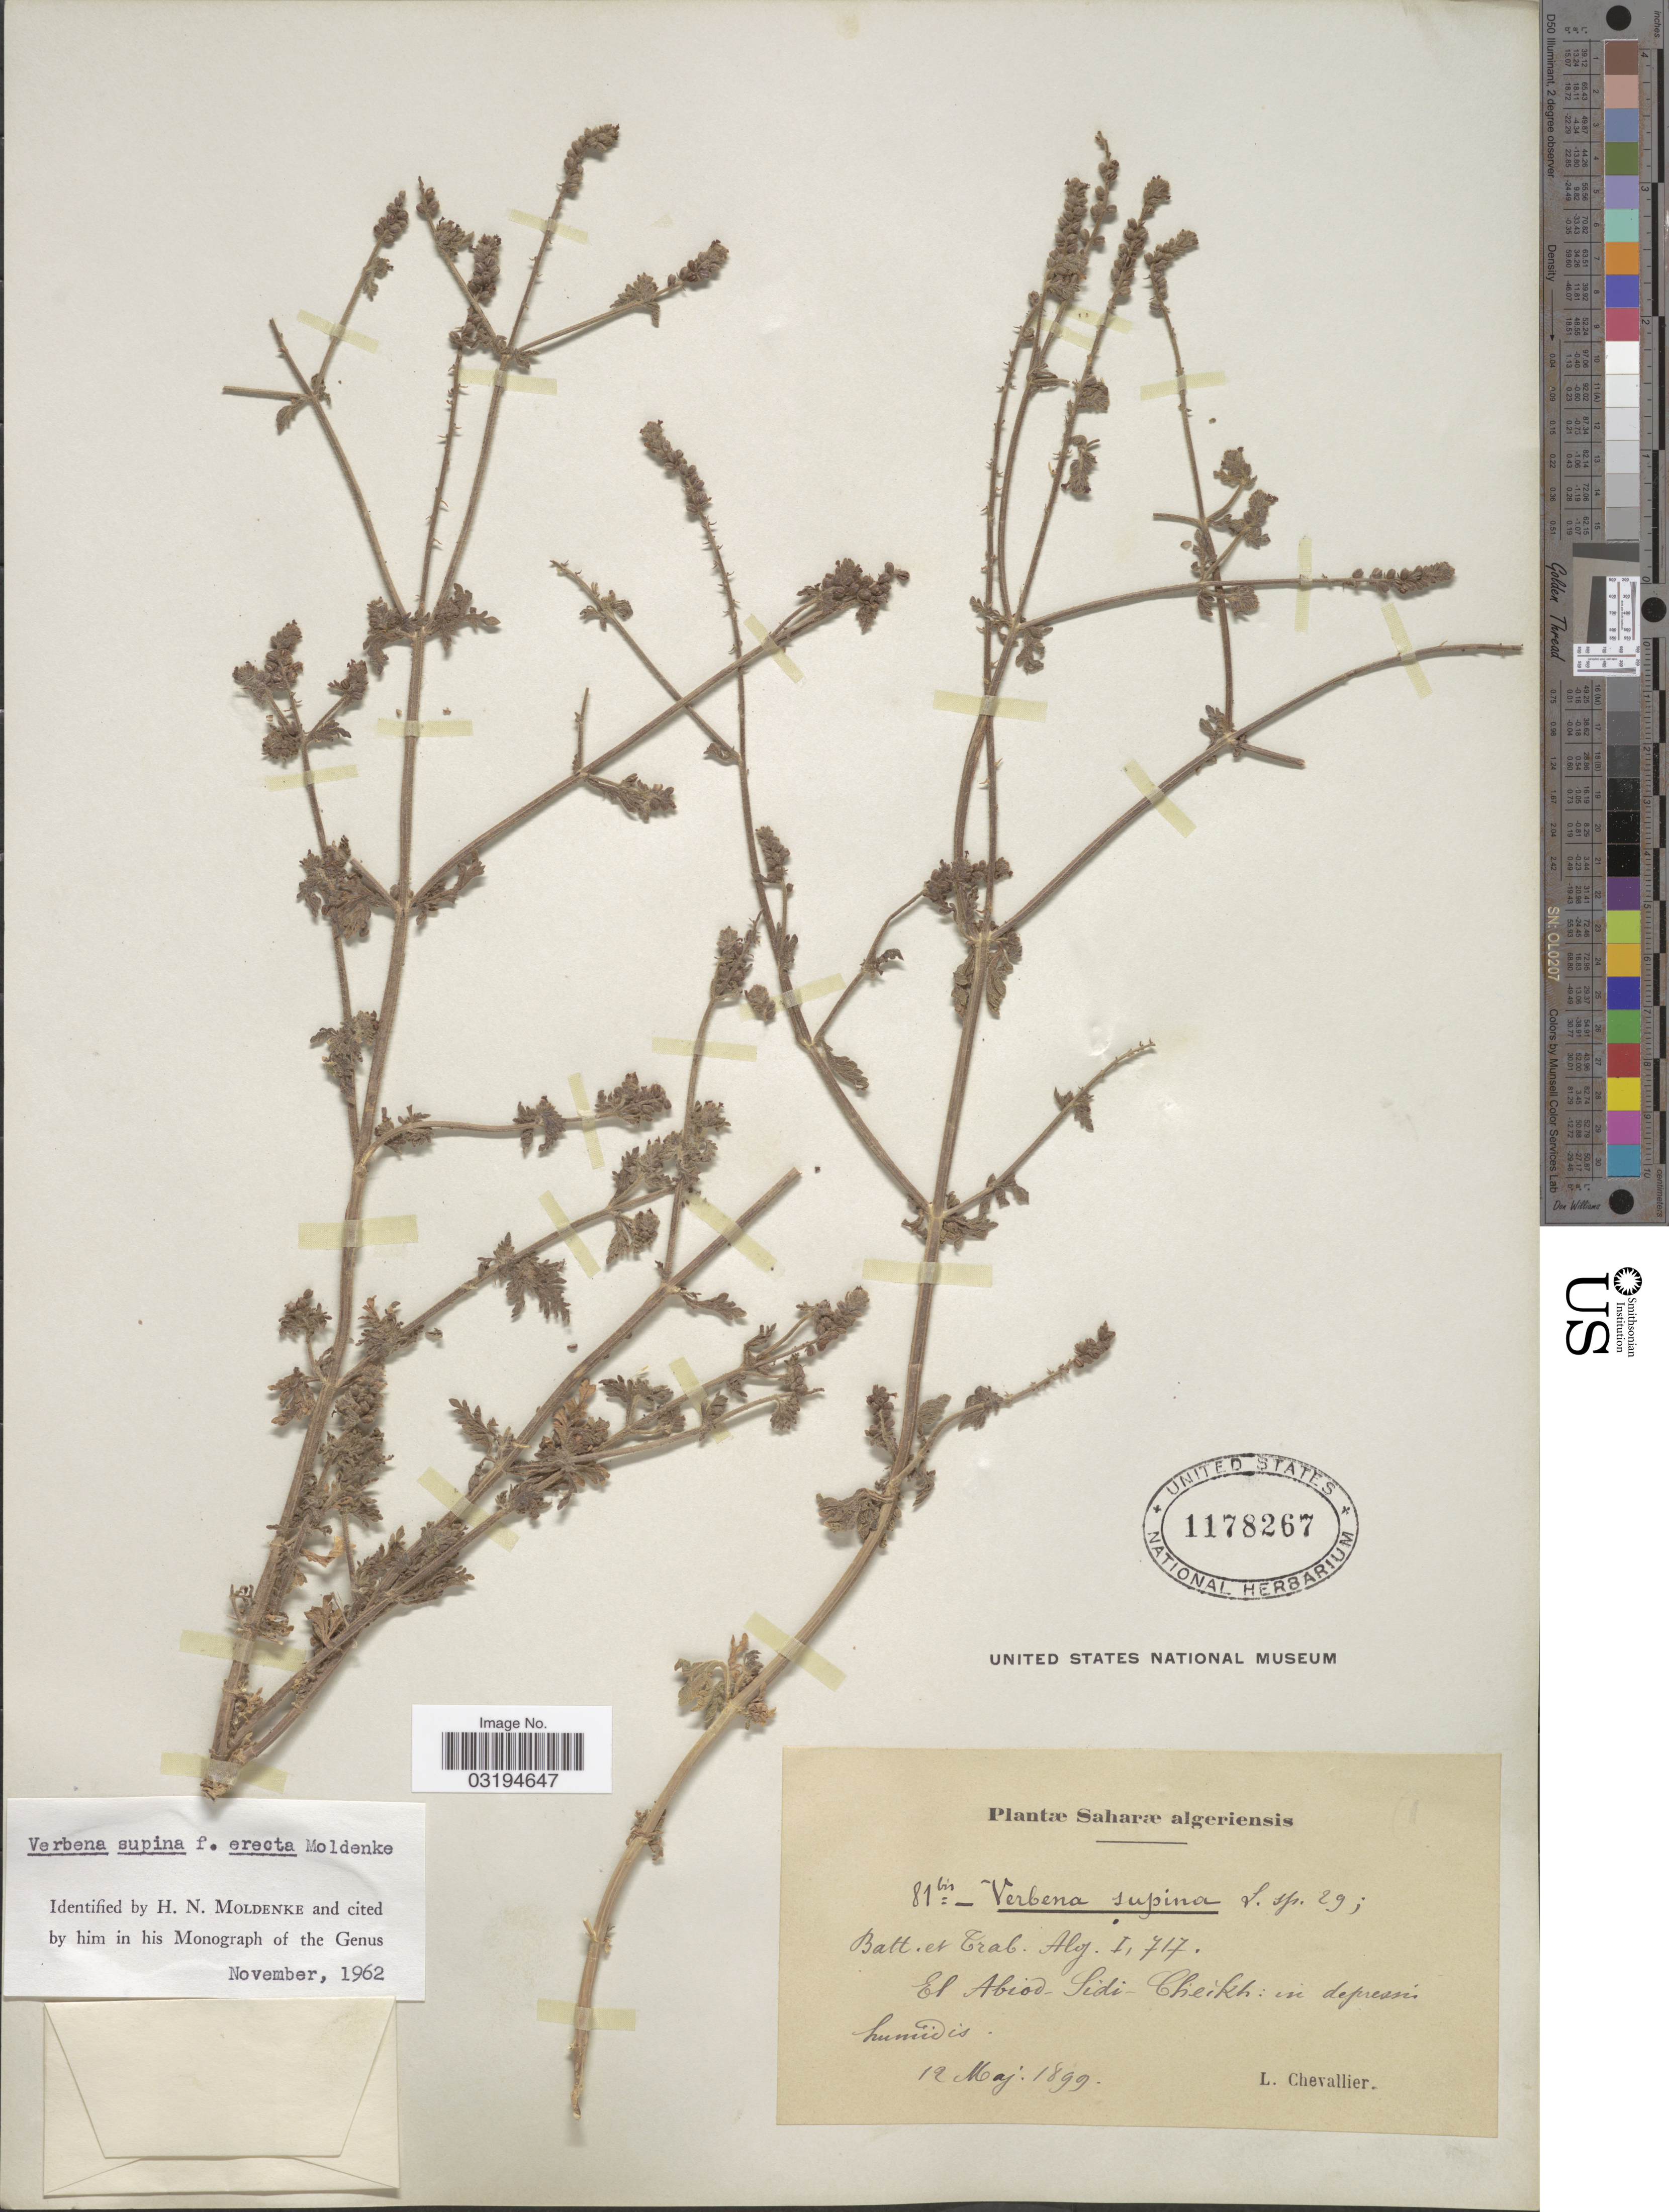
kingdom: Plantae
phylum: Tracheophyta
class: Magnoliopsida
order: Lamiales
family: Verbenaceae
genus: Verbena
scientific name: Verbena supina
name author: L.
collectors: L. Chevallier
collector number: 81bis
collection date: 1899-05-12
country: Algeria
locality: Saharæ algeriensis. El Abiod- Sidi- Cheikh.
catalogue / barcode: US 1178267